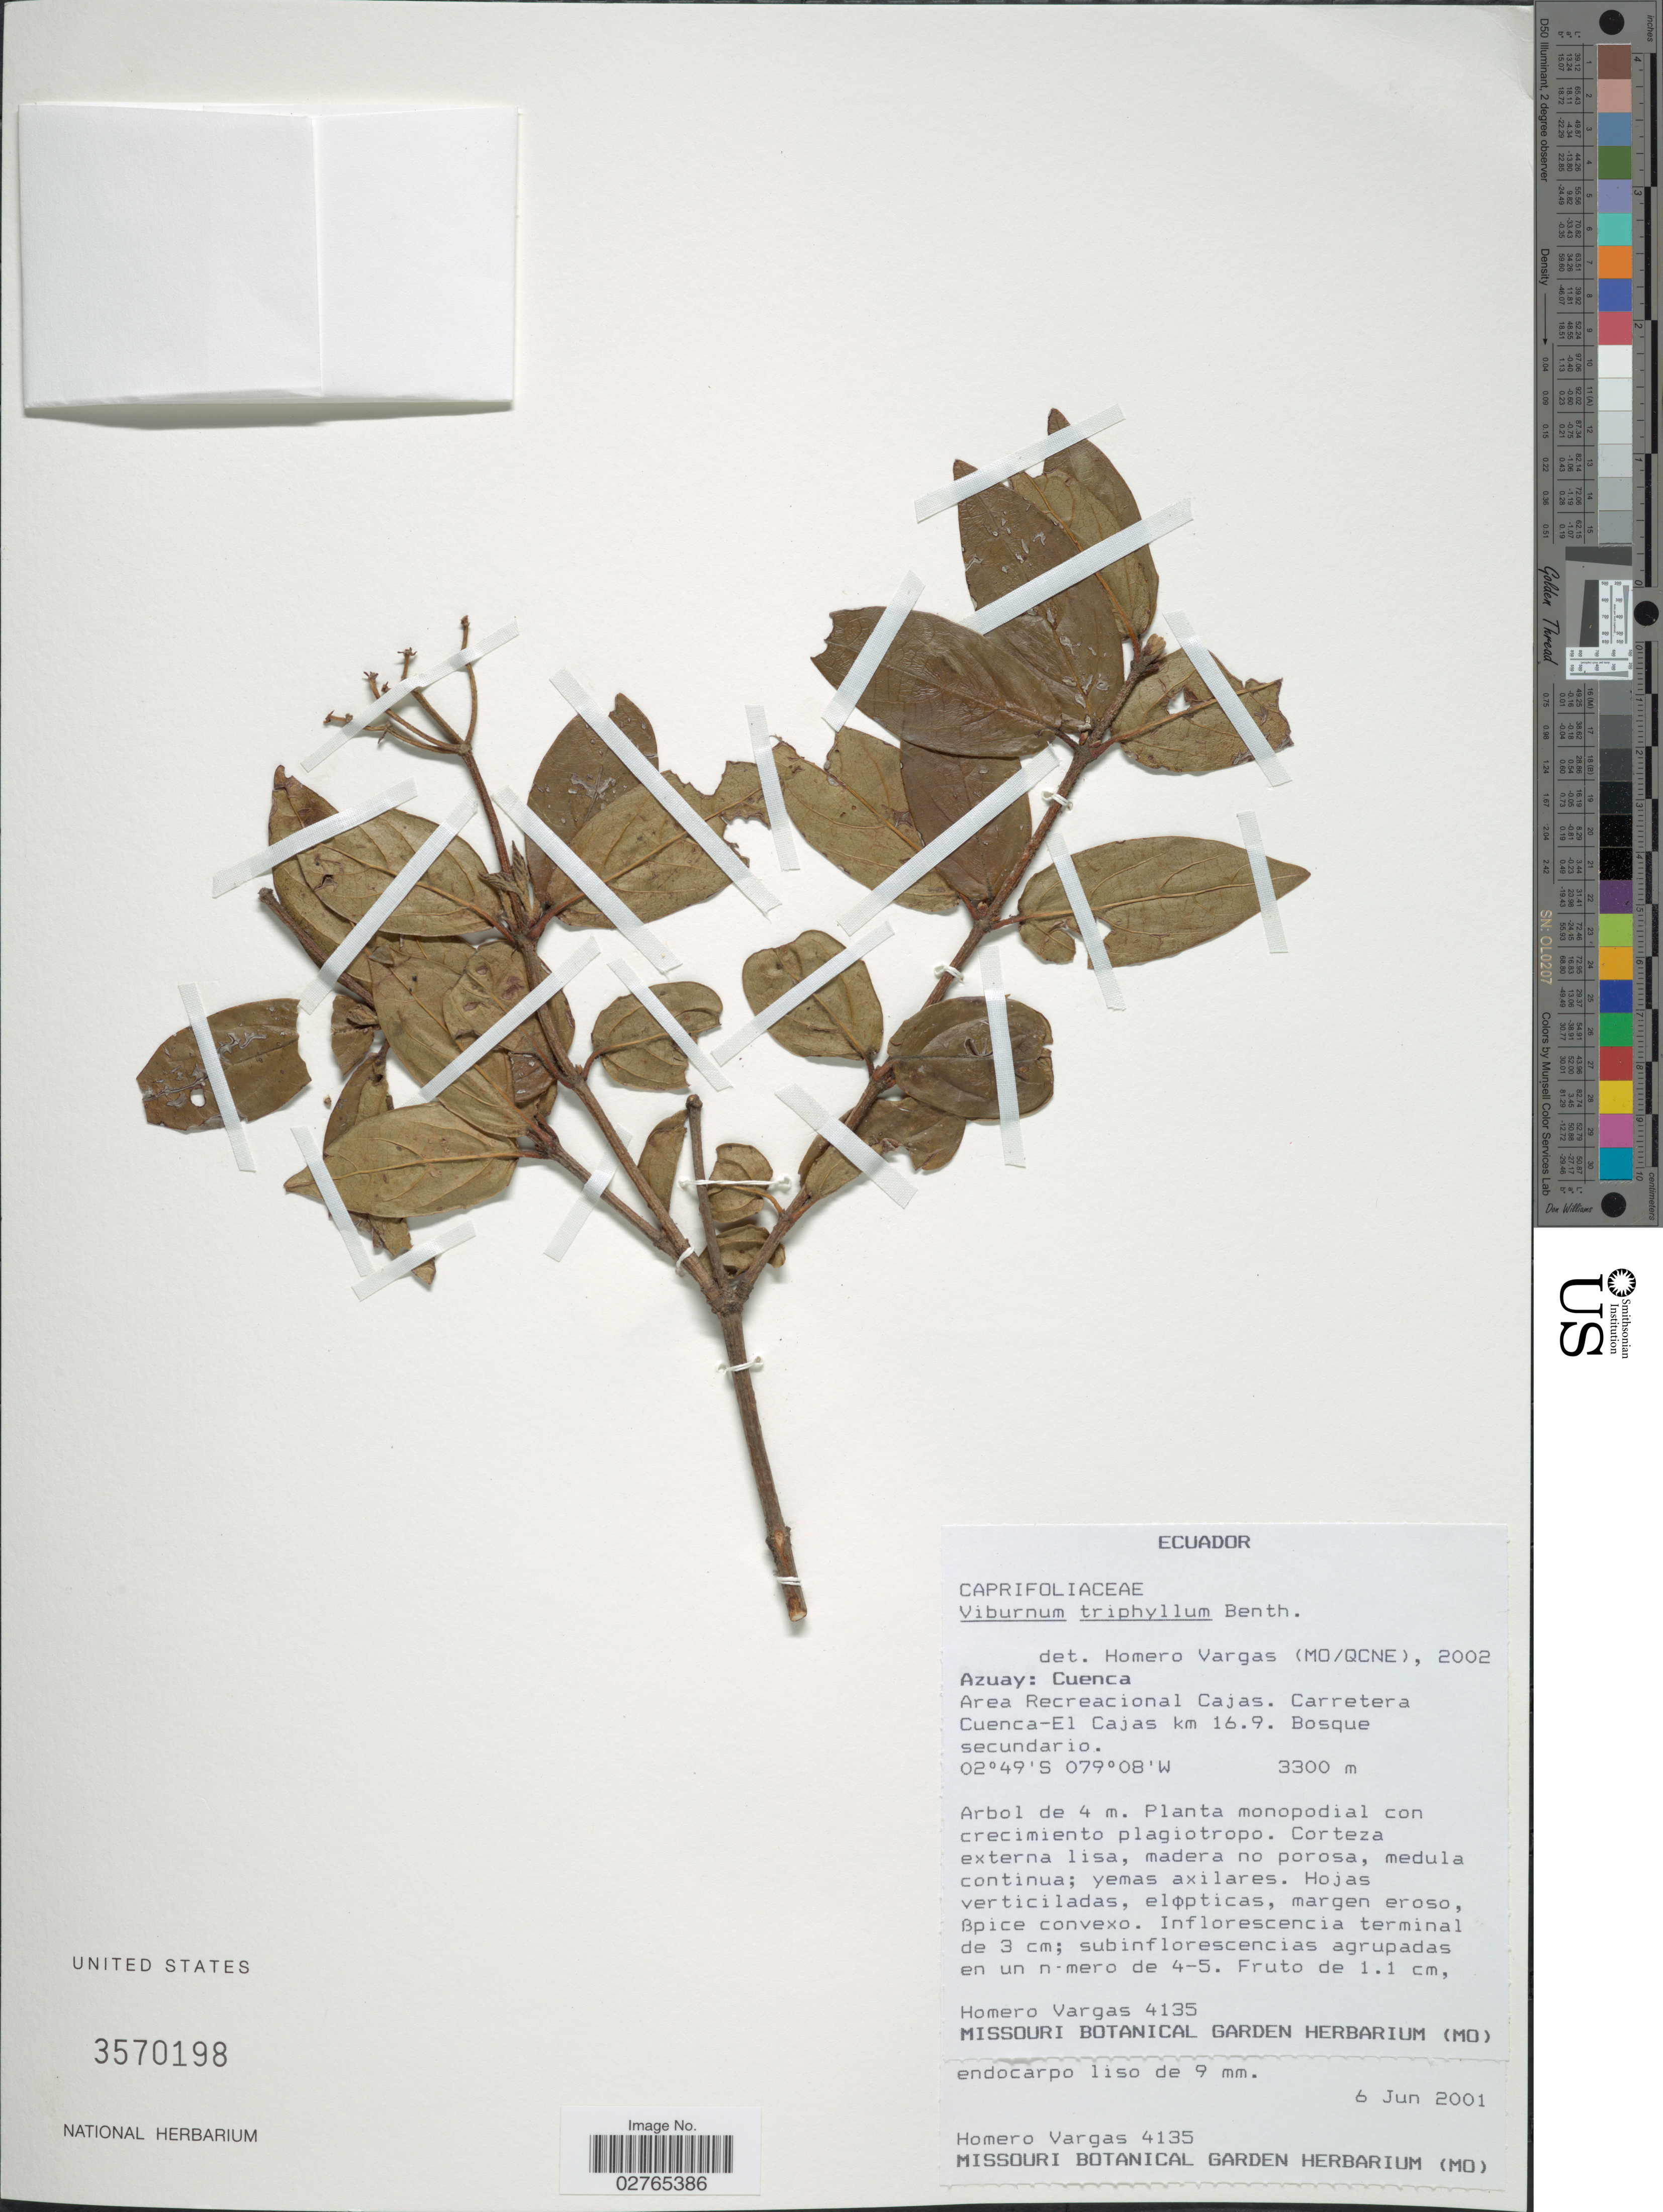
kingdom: Plantae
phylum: Tracheophyta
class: Magnoliopsida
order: Dipsacales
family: Viburnaceae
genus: Viburnum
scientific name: Viburnum triphyllum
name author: Benth.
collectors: H. Vargas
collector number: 4135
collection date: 2001-06-06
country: Ecuador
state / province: Azuay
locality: Cuenca. Area Recreacional Cajas. Carretera Cuenca-El Cajas km 16.9.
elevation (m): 3300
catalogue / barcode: US 3570198